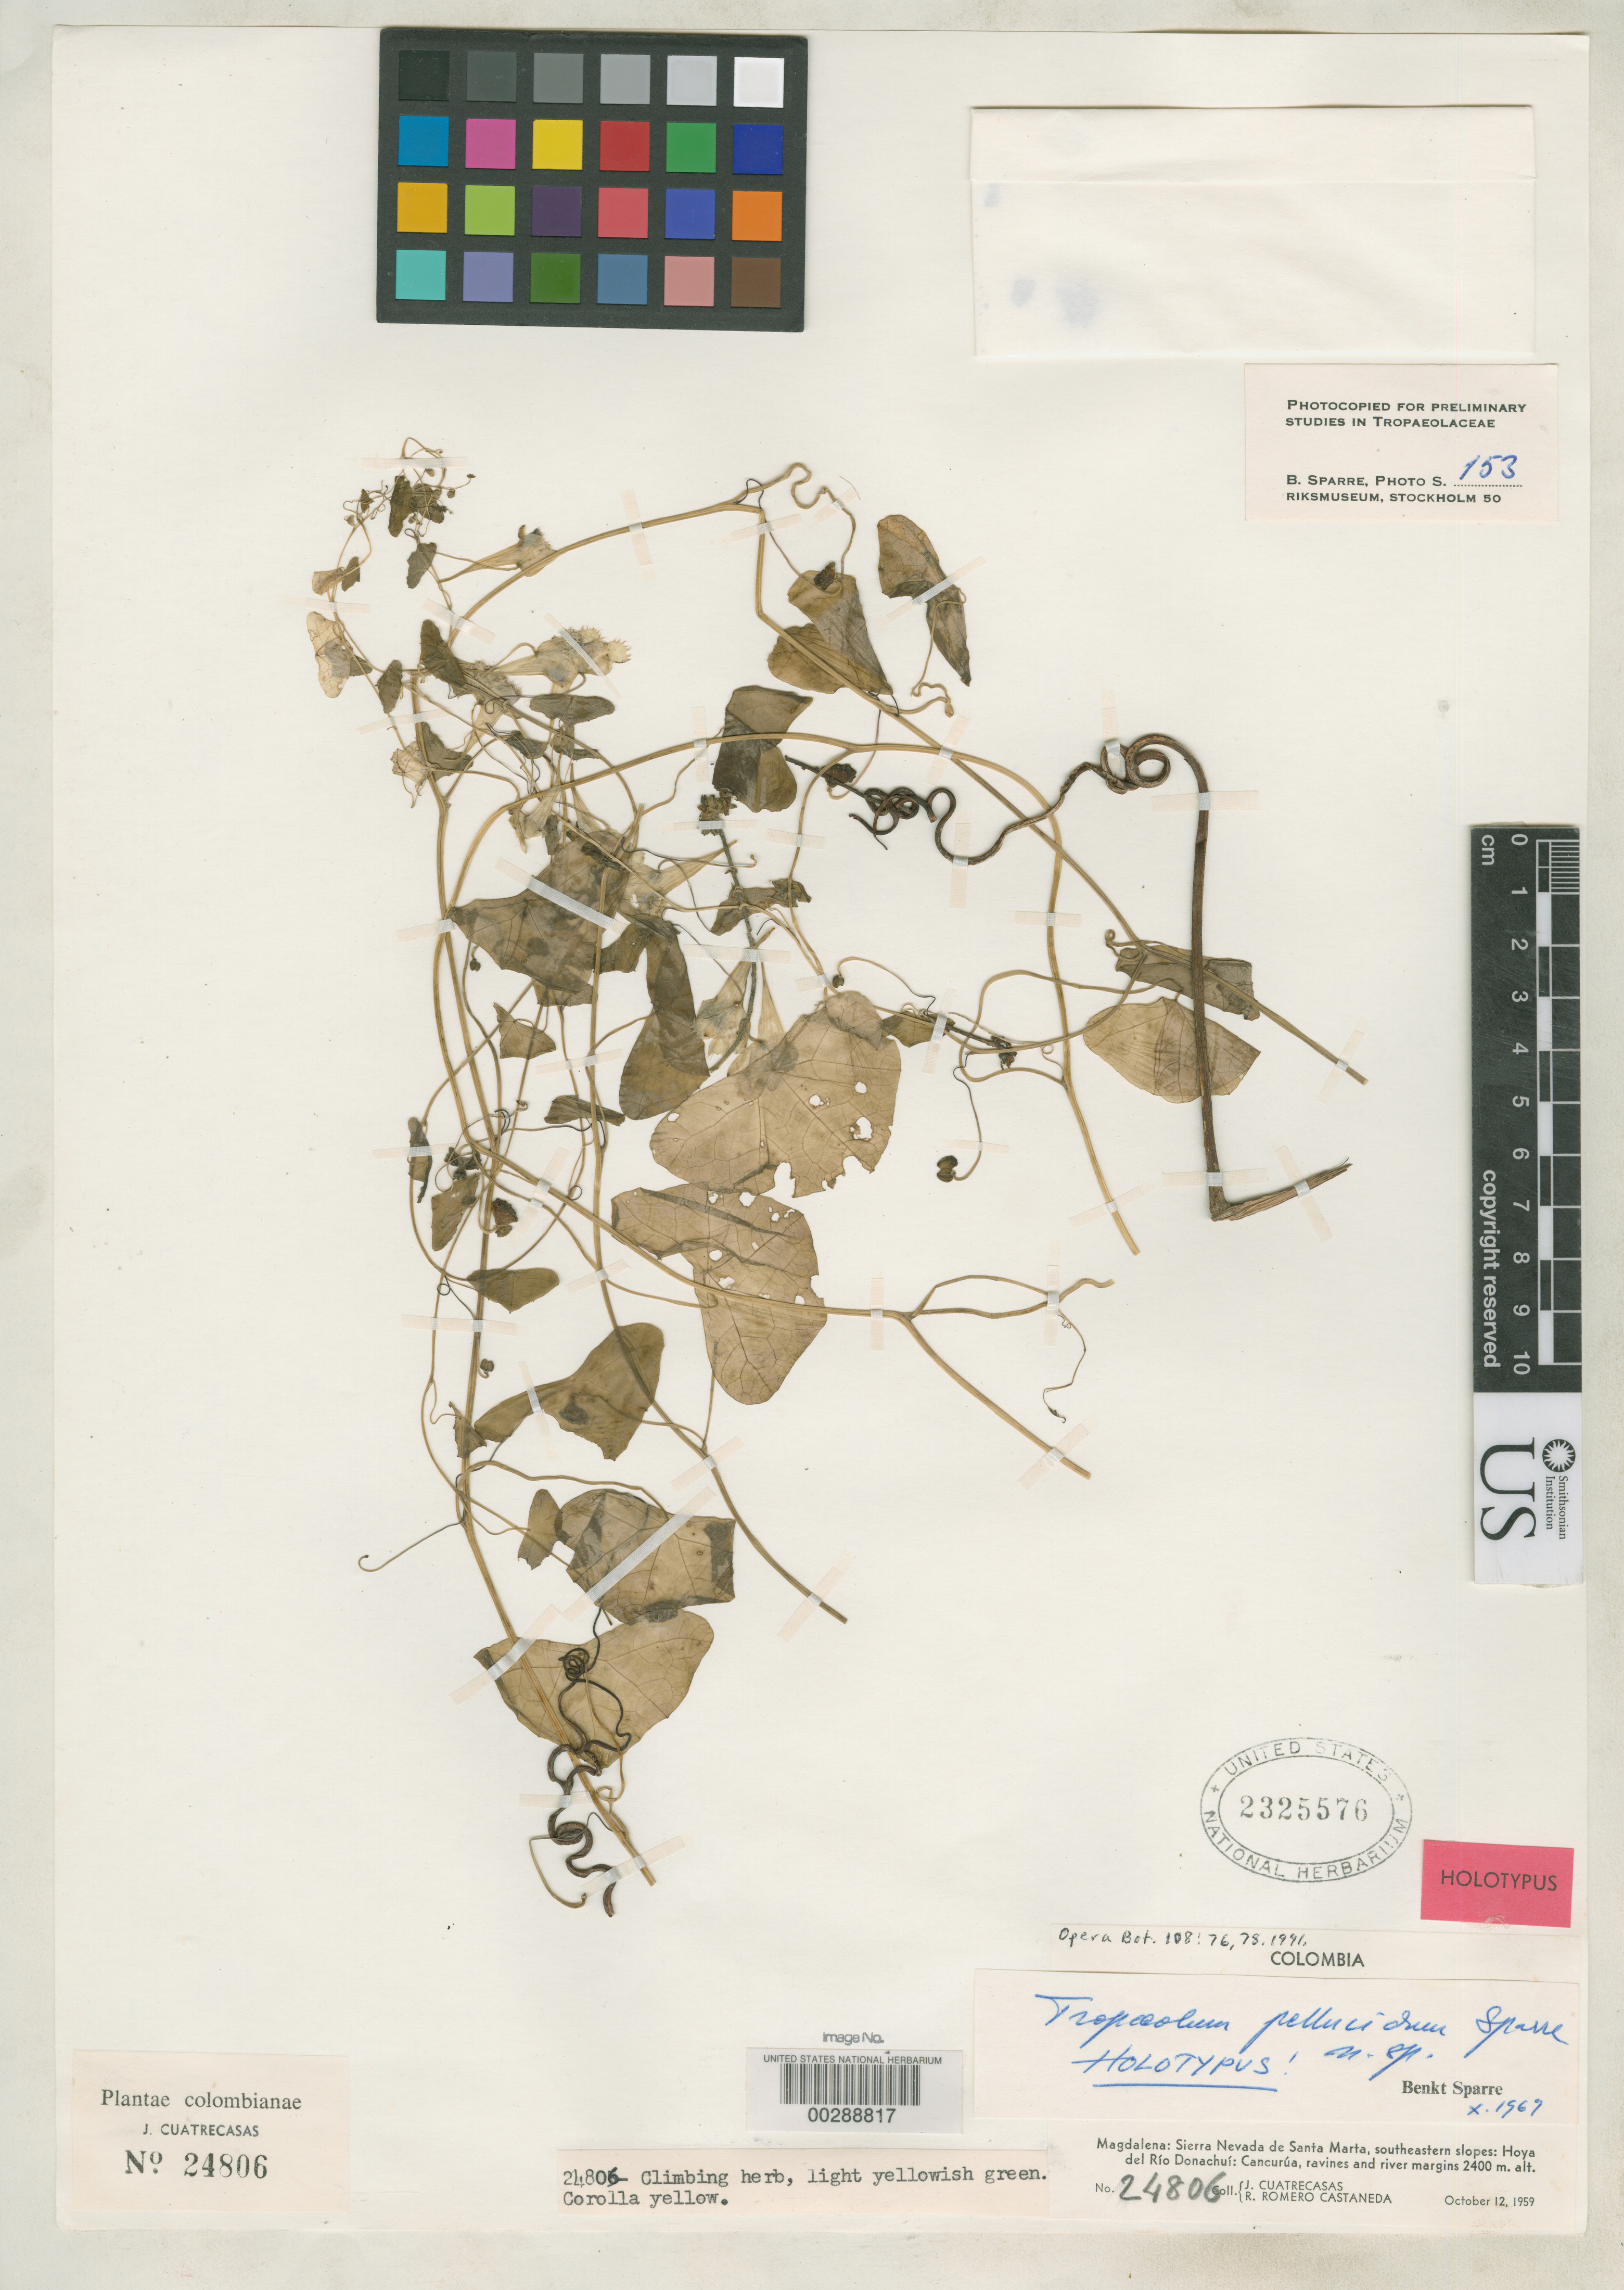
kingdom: Plantae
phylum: Tracheophyta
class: Magnoliopsida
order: Brassicales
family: Tropaeolaceae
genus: Tropaeolum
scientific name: Tropaeolum pellucidum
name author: Sparre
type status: Holotype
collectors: J. Cuatrecasas & R. Romero Castañeda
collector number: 24806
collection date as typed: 12 Oct 1959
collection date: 1959-10-12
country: Colombia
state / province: Magdalena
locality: Sierra Nevada de Santa Marta, SE slope, Valley of Rio Donachui.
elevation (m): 1480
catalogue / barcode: US 2325576